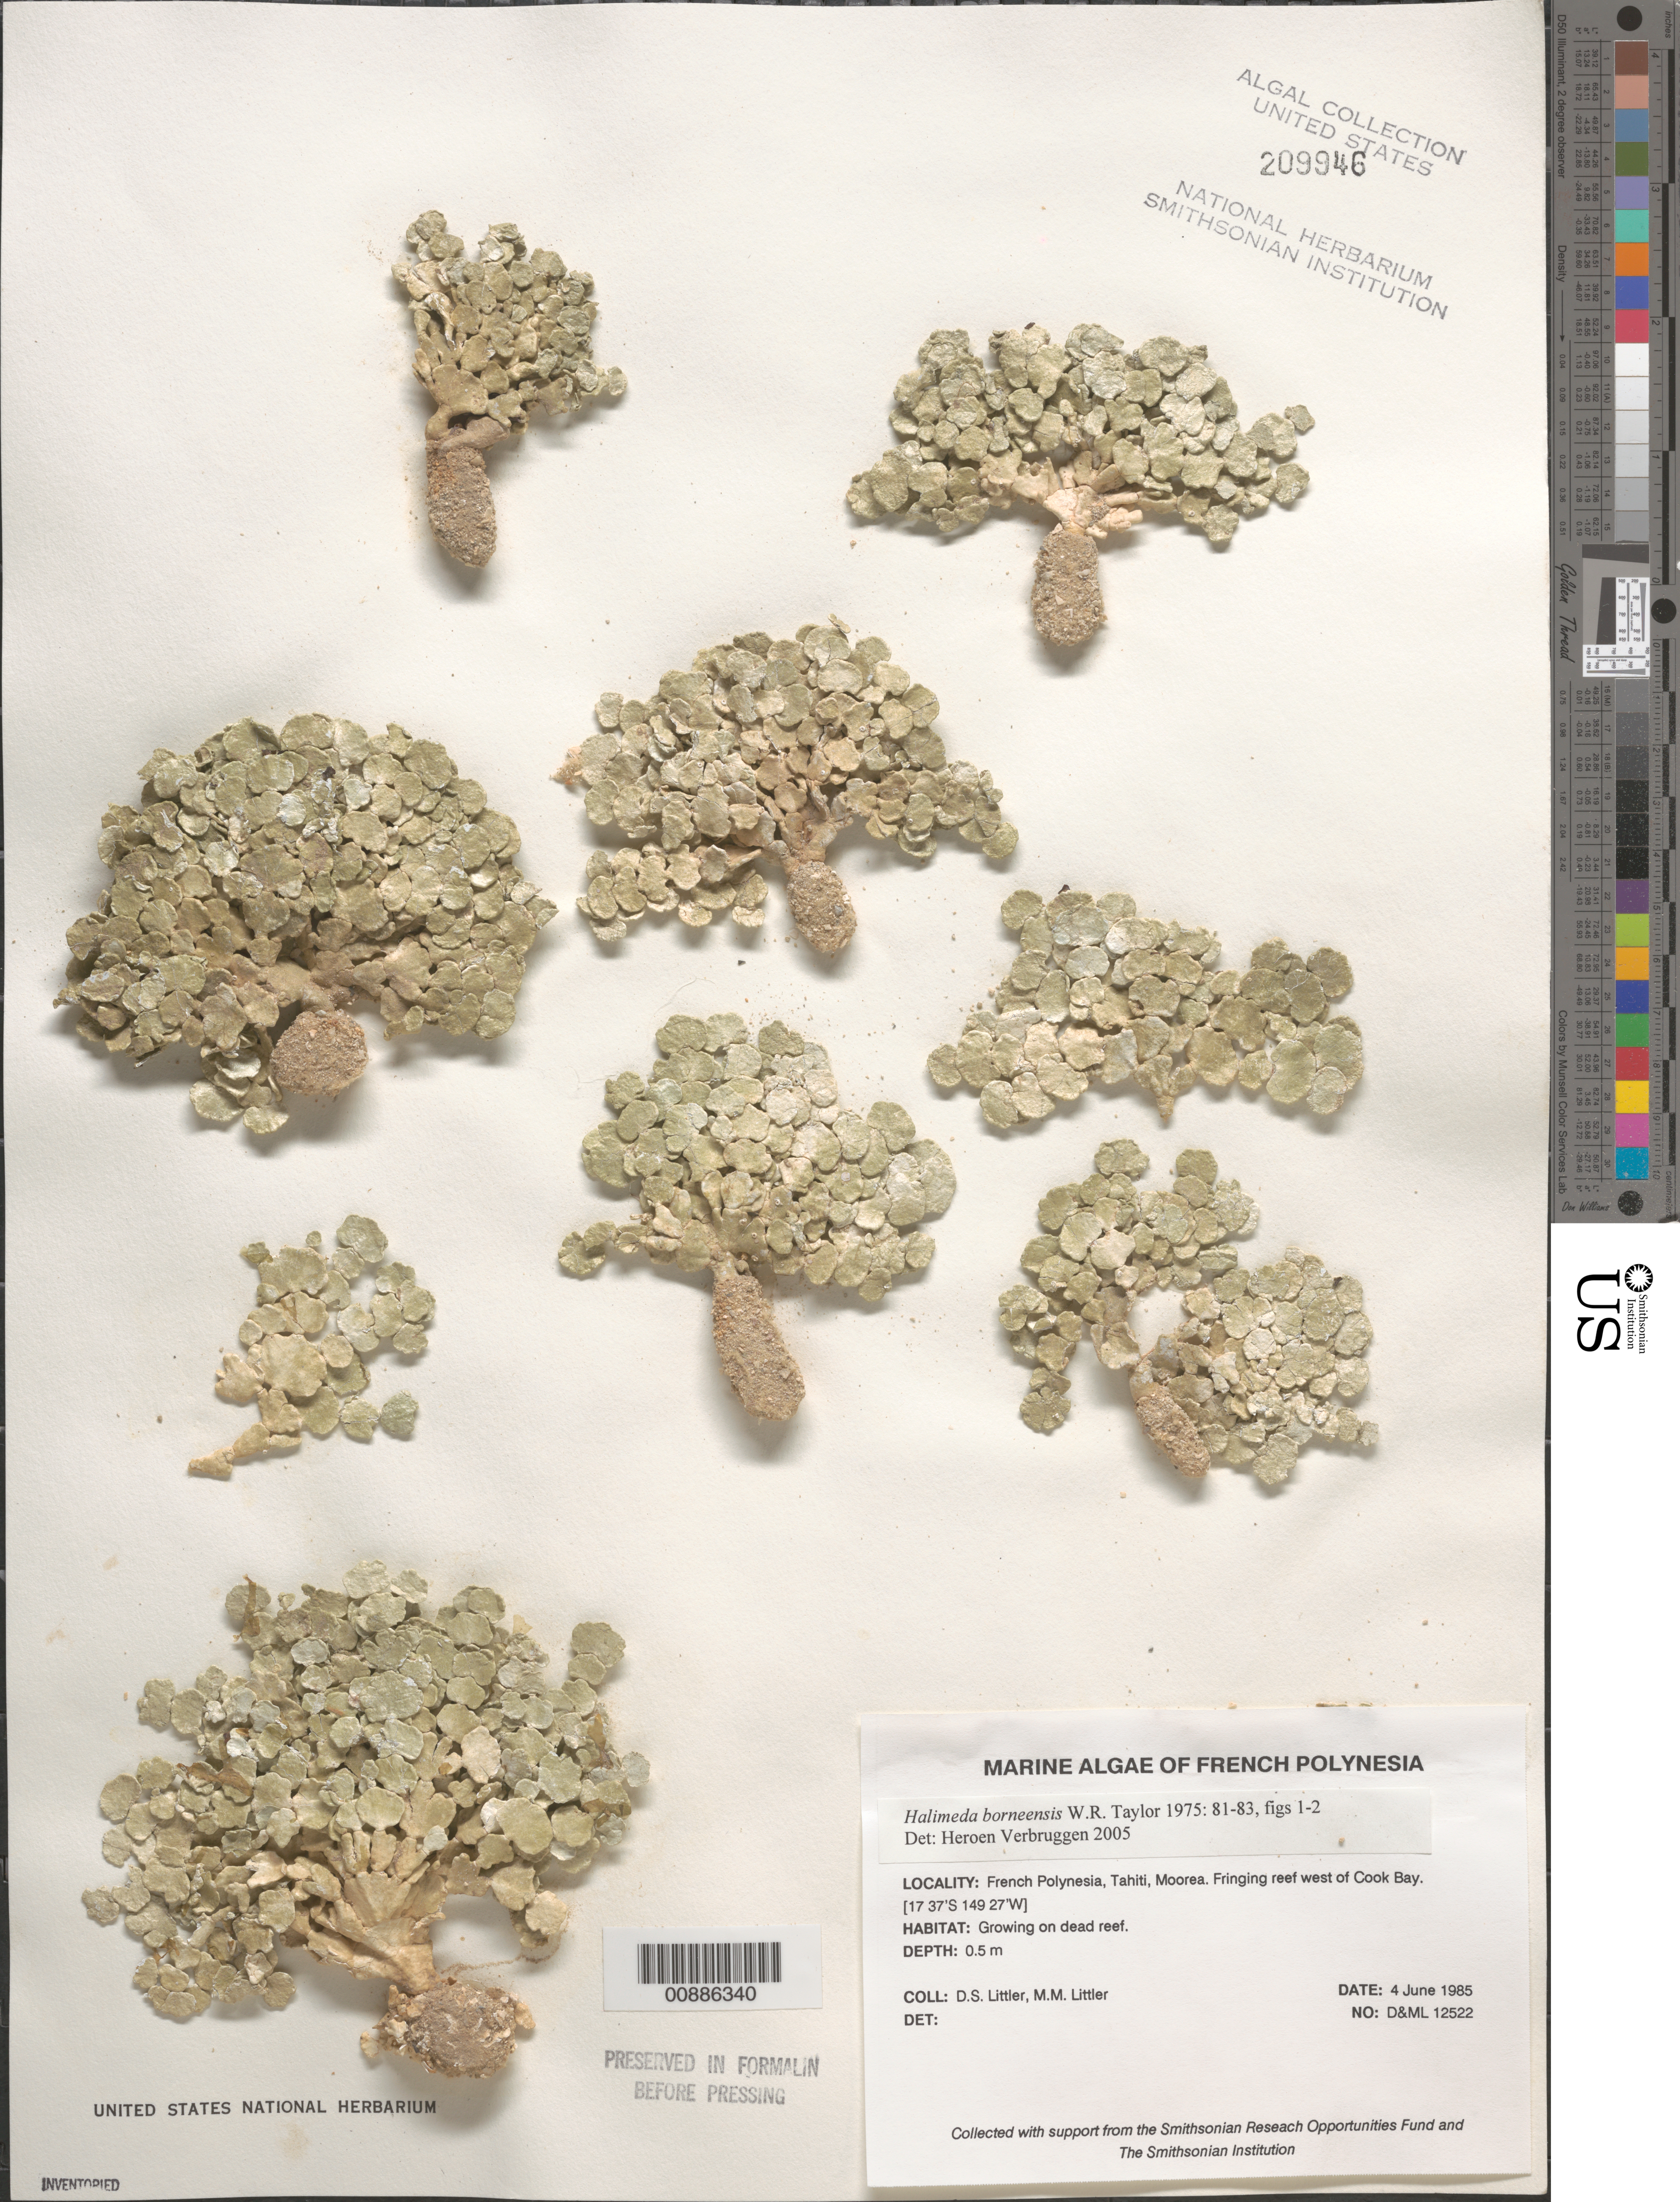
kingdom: Plantae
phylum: Chlorophyta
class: Ulvophyceae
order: Bryopsidales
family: Halimedaceae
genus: Halimeda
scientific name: Halimeda borneensis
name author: W.R. Taylor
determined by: Verbruggen, H.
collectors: D. S. Littler & M. M. Littler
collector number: D&ML 12522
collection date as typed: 04 Jun 1985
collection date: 1985-06-04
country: French Polynesia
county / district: Moorea-Maiao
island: Moorea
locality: Fringing reef west of Cook Bay [near Tahiti]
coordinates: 17 37'S, 149 27'W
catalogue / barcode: US 209946